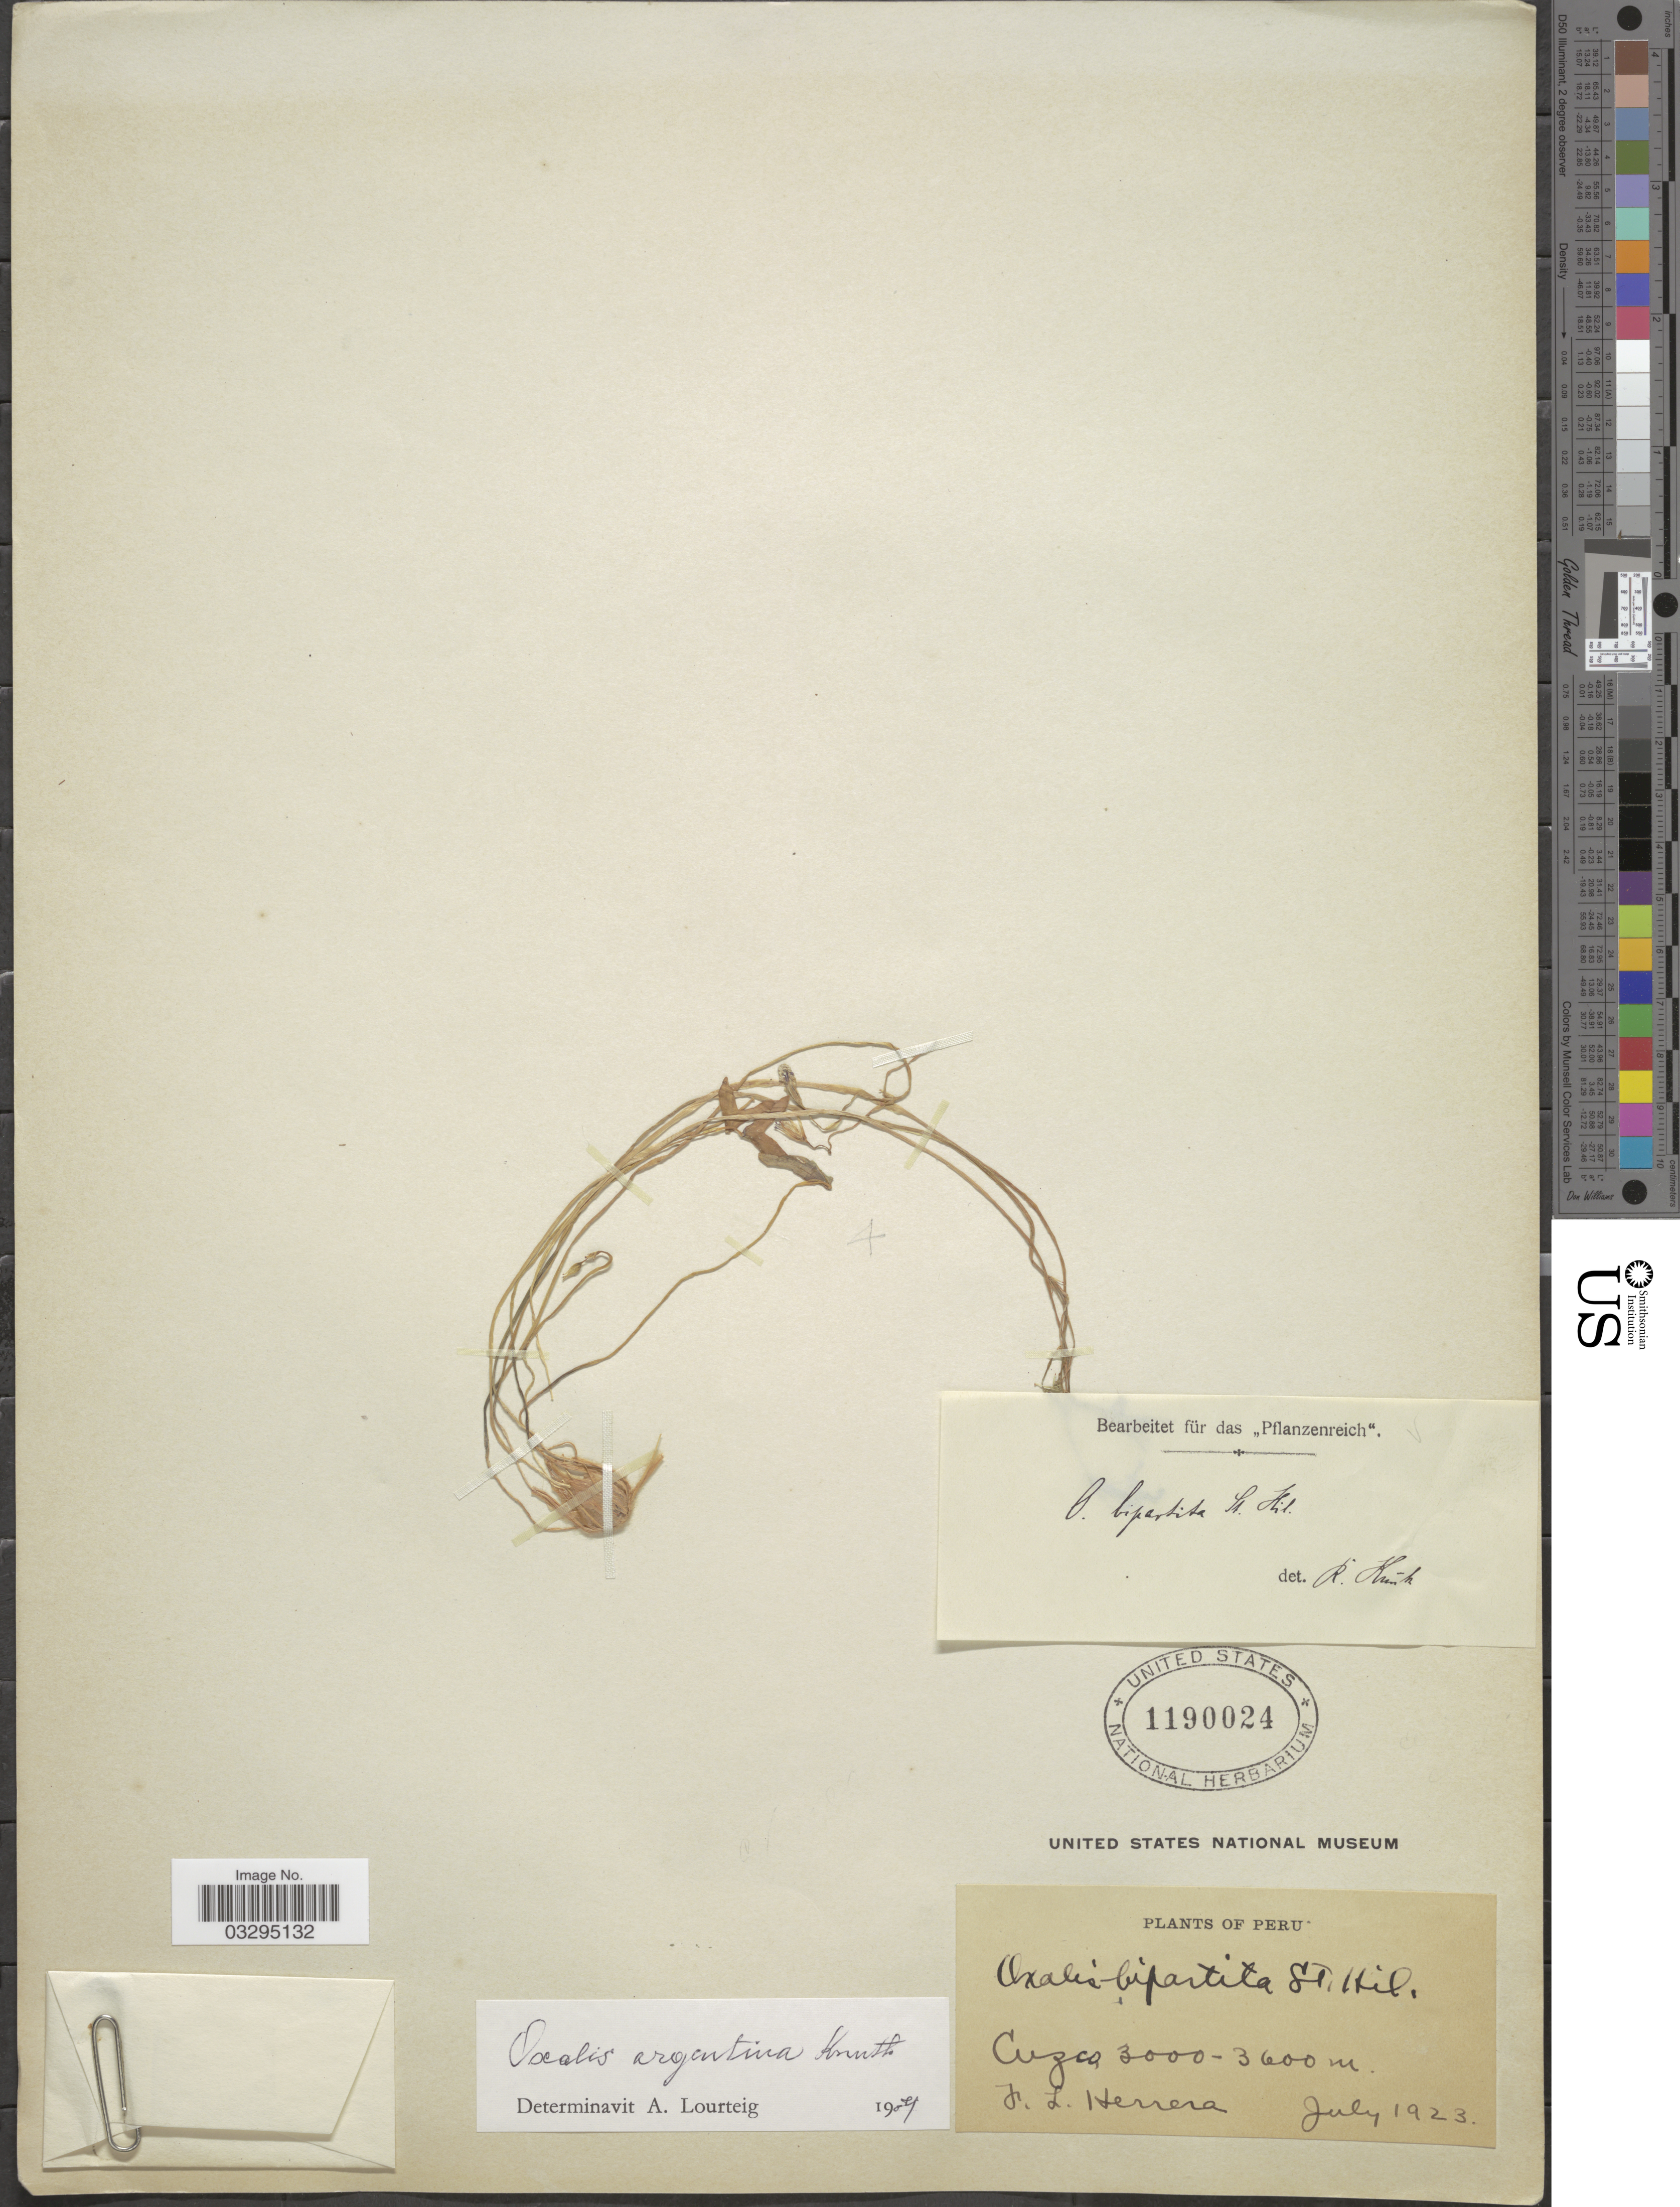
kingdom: Plantae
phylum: Tracheophyta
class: Magnoliopsida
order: Oxalidales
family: Oxalidaceae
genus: Oxalis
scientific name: Oxalis argentina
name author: R. Knuth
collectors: F. L. Herrera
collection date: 1923-07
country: Peru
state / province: Cusco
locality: Cuzco.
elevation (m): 3000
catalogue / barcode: US 1190024